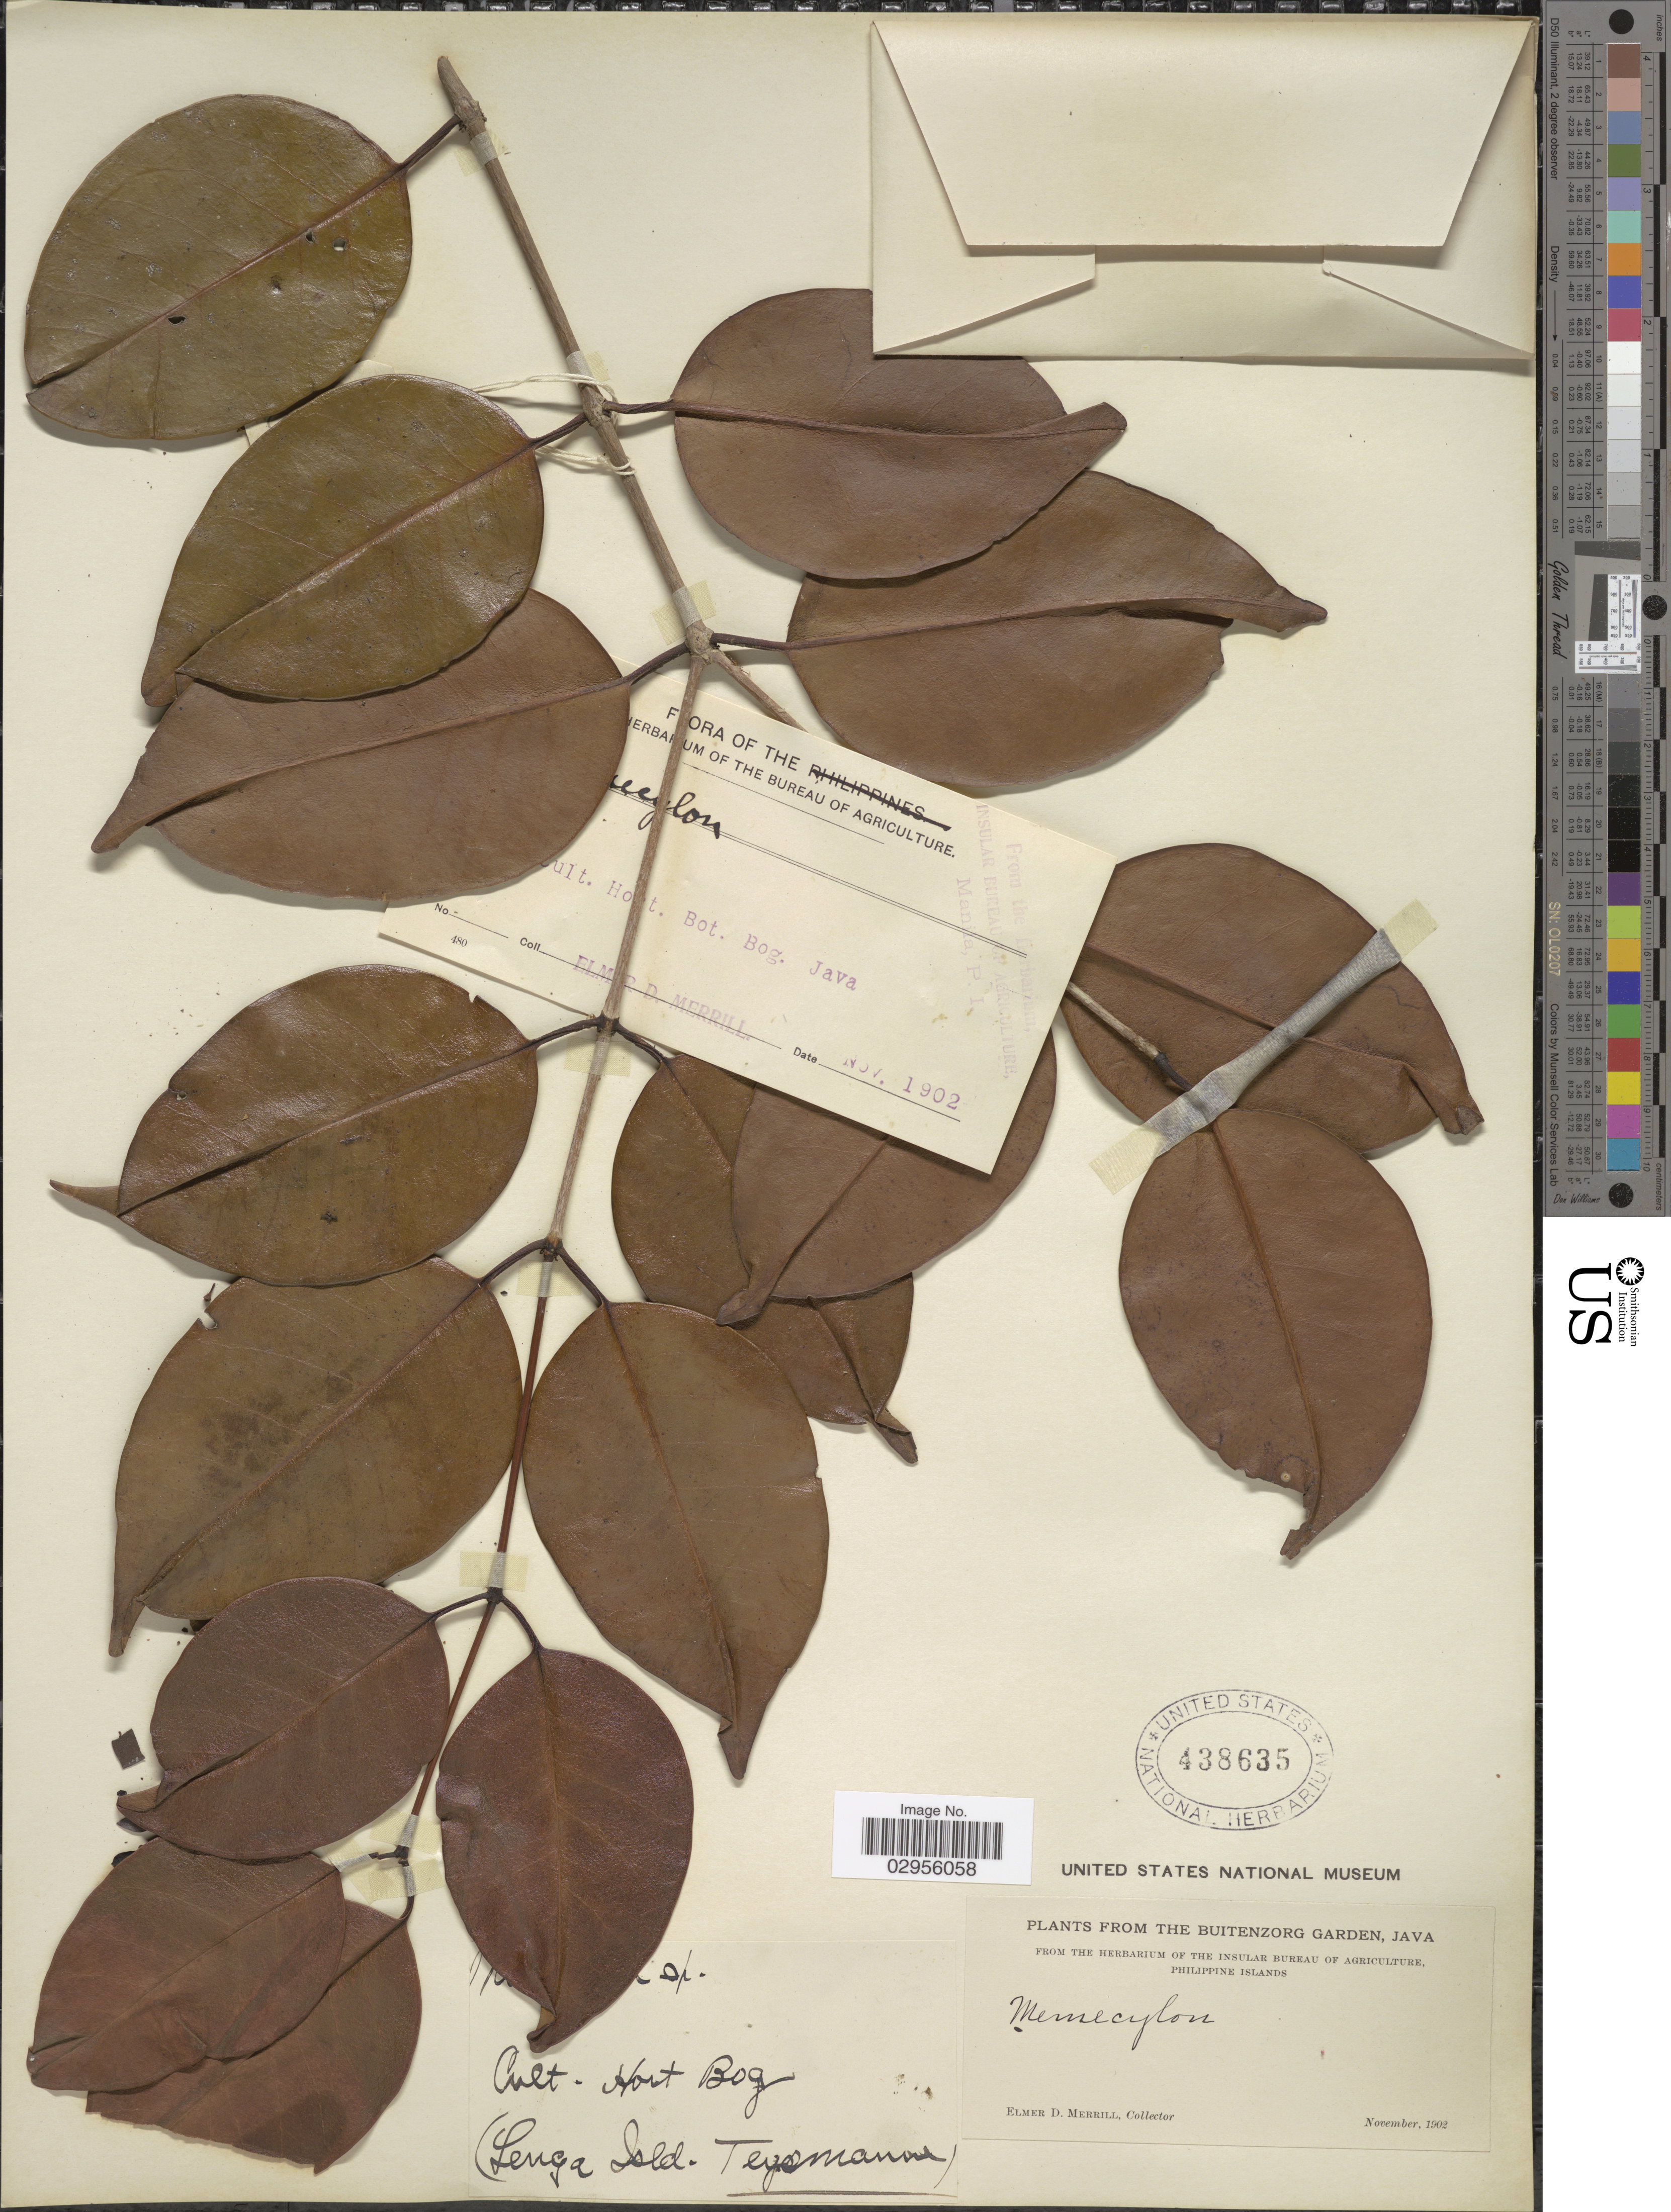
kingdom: Plantae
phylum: Tracheophyta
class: Magnoliopsida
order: Myrtales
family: Melastomataceae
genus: Memecylon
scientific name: Memecylon sp.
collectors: E. D. Merrill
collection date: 1902-11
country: Indonesia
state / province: Java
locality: The Buitenzorg Garden. Cult. Hort. Bot. Bog.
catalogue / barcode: US 438635